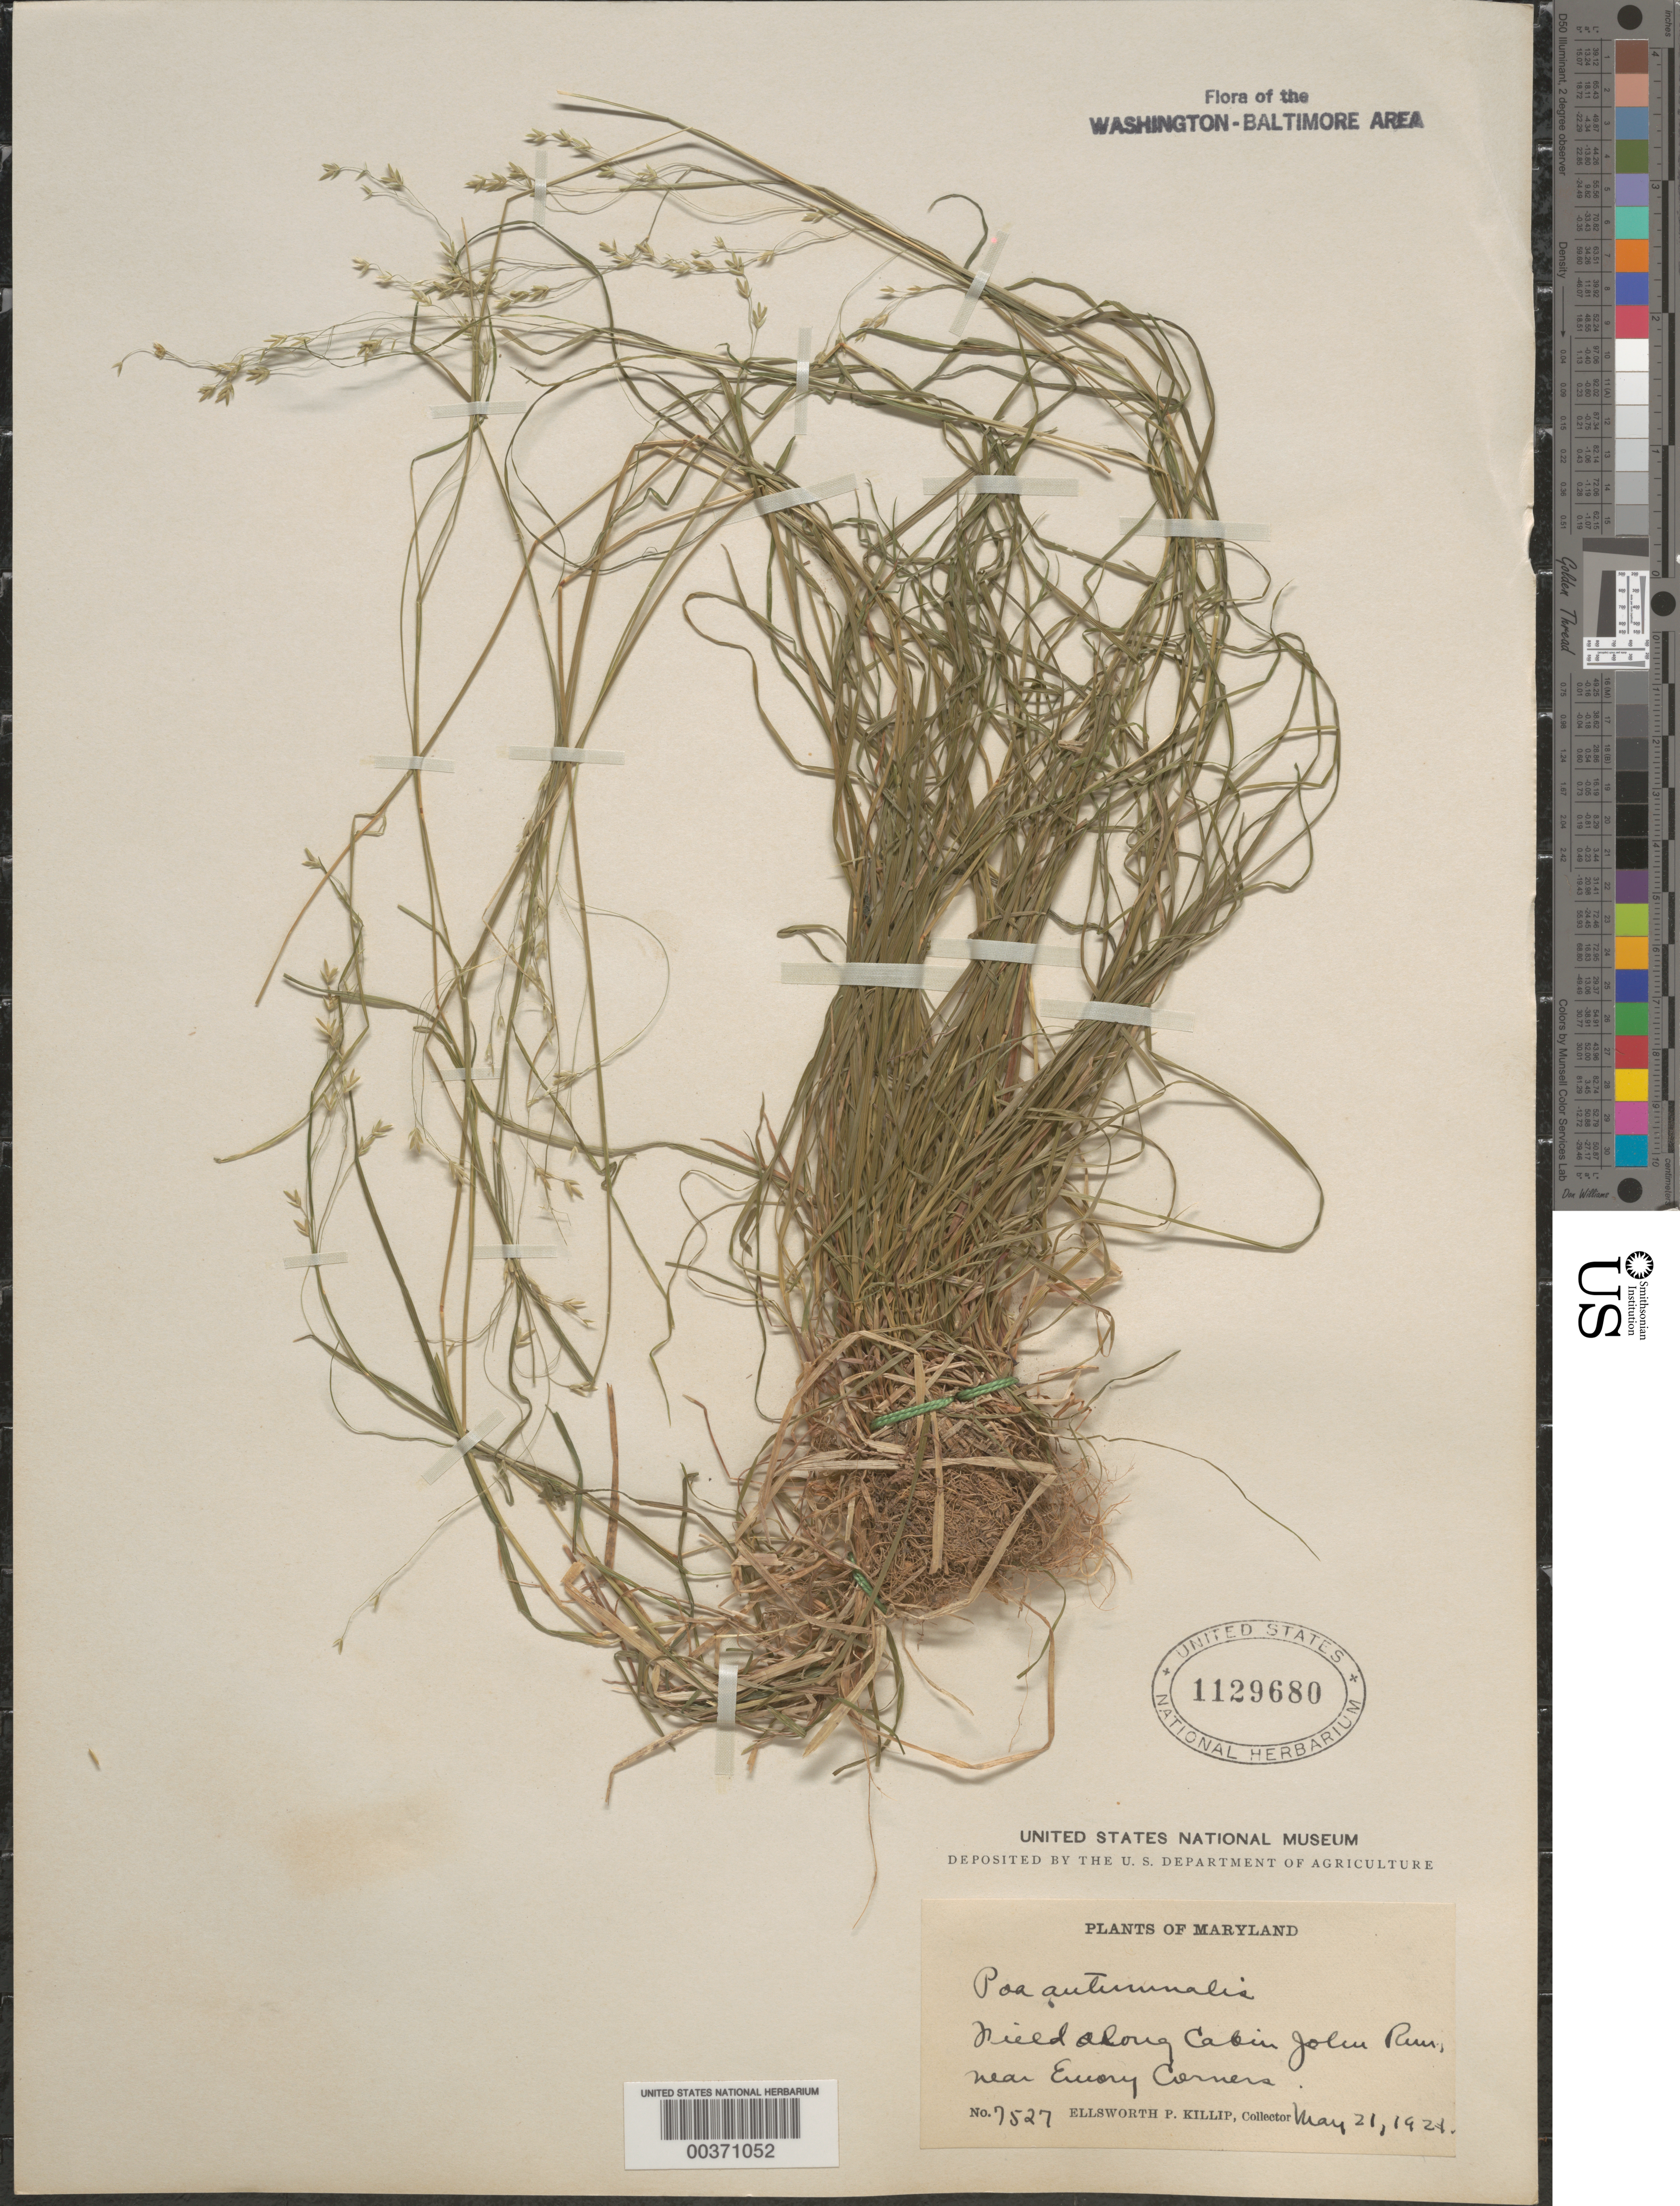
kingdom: Plantae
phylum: Tracheophyta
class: Liliopsida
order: Poales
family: Poaceae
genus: Poa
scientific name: Poa autumnalis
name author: Muhl. ex Elliott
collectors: E. P. Killip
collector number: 7527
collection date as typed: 21 May 1924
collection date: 1924-05-21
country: United States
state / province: Maryland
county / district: Montgomery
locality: Cabin John Run, near Evory Corners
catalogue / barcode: US 1129680